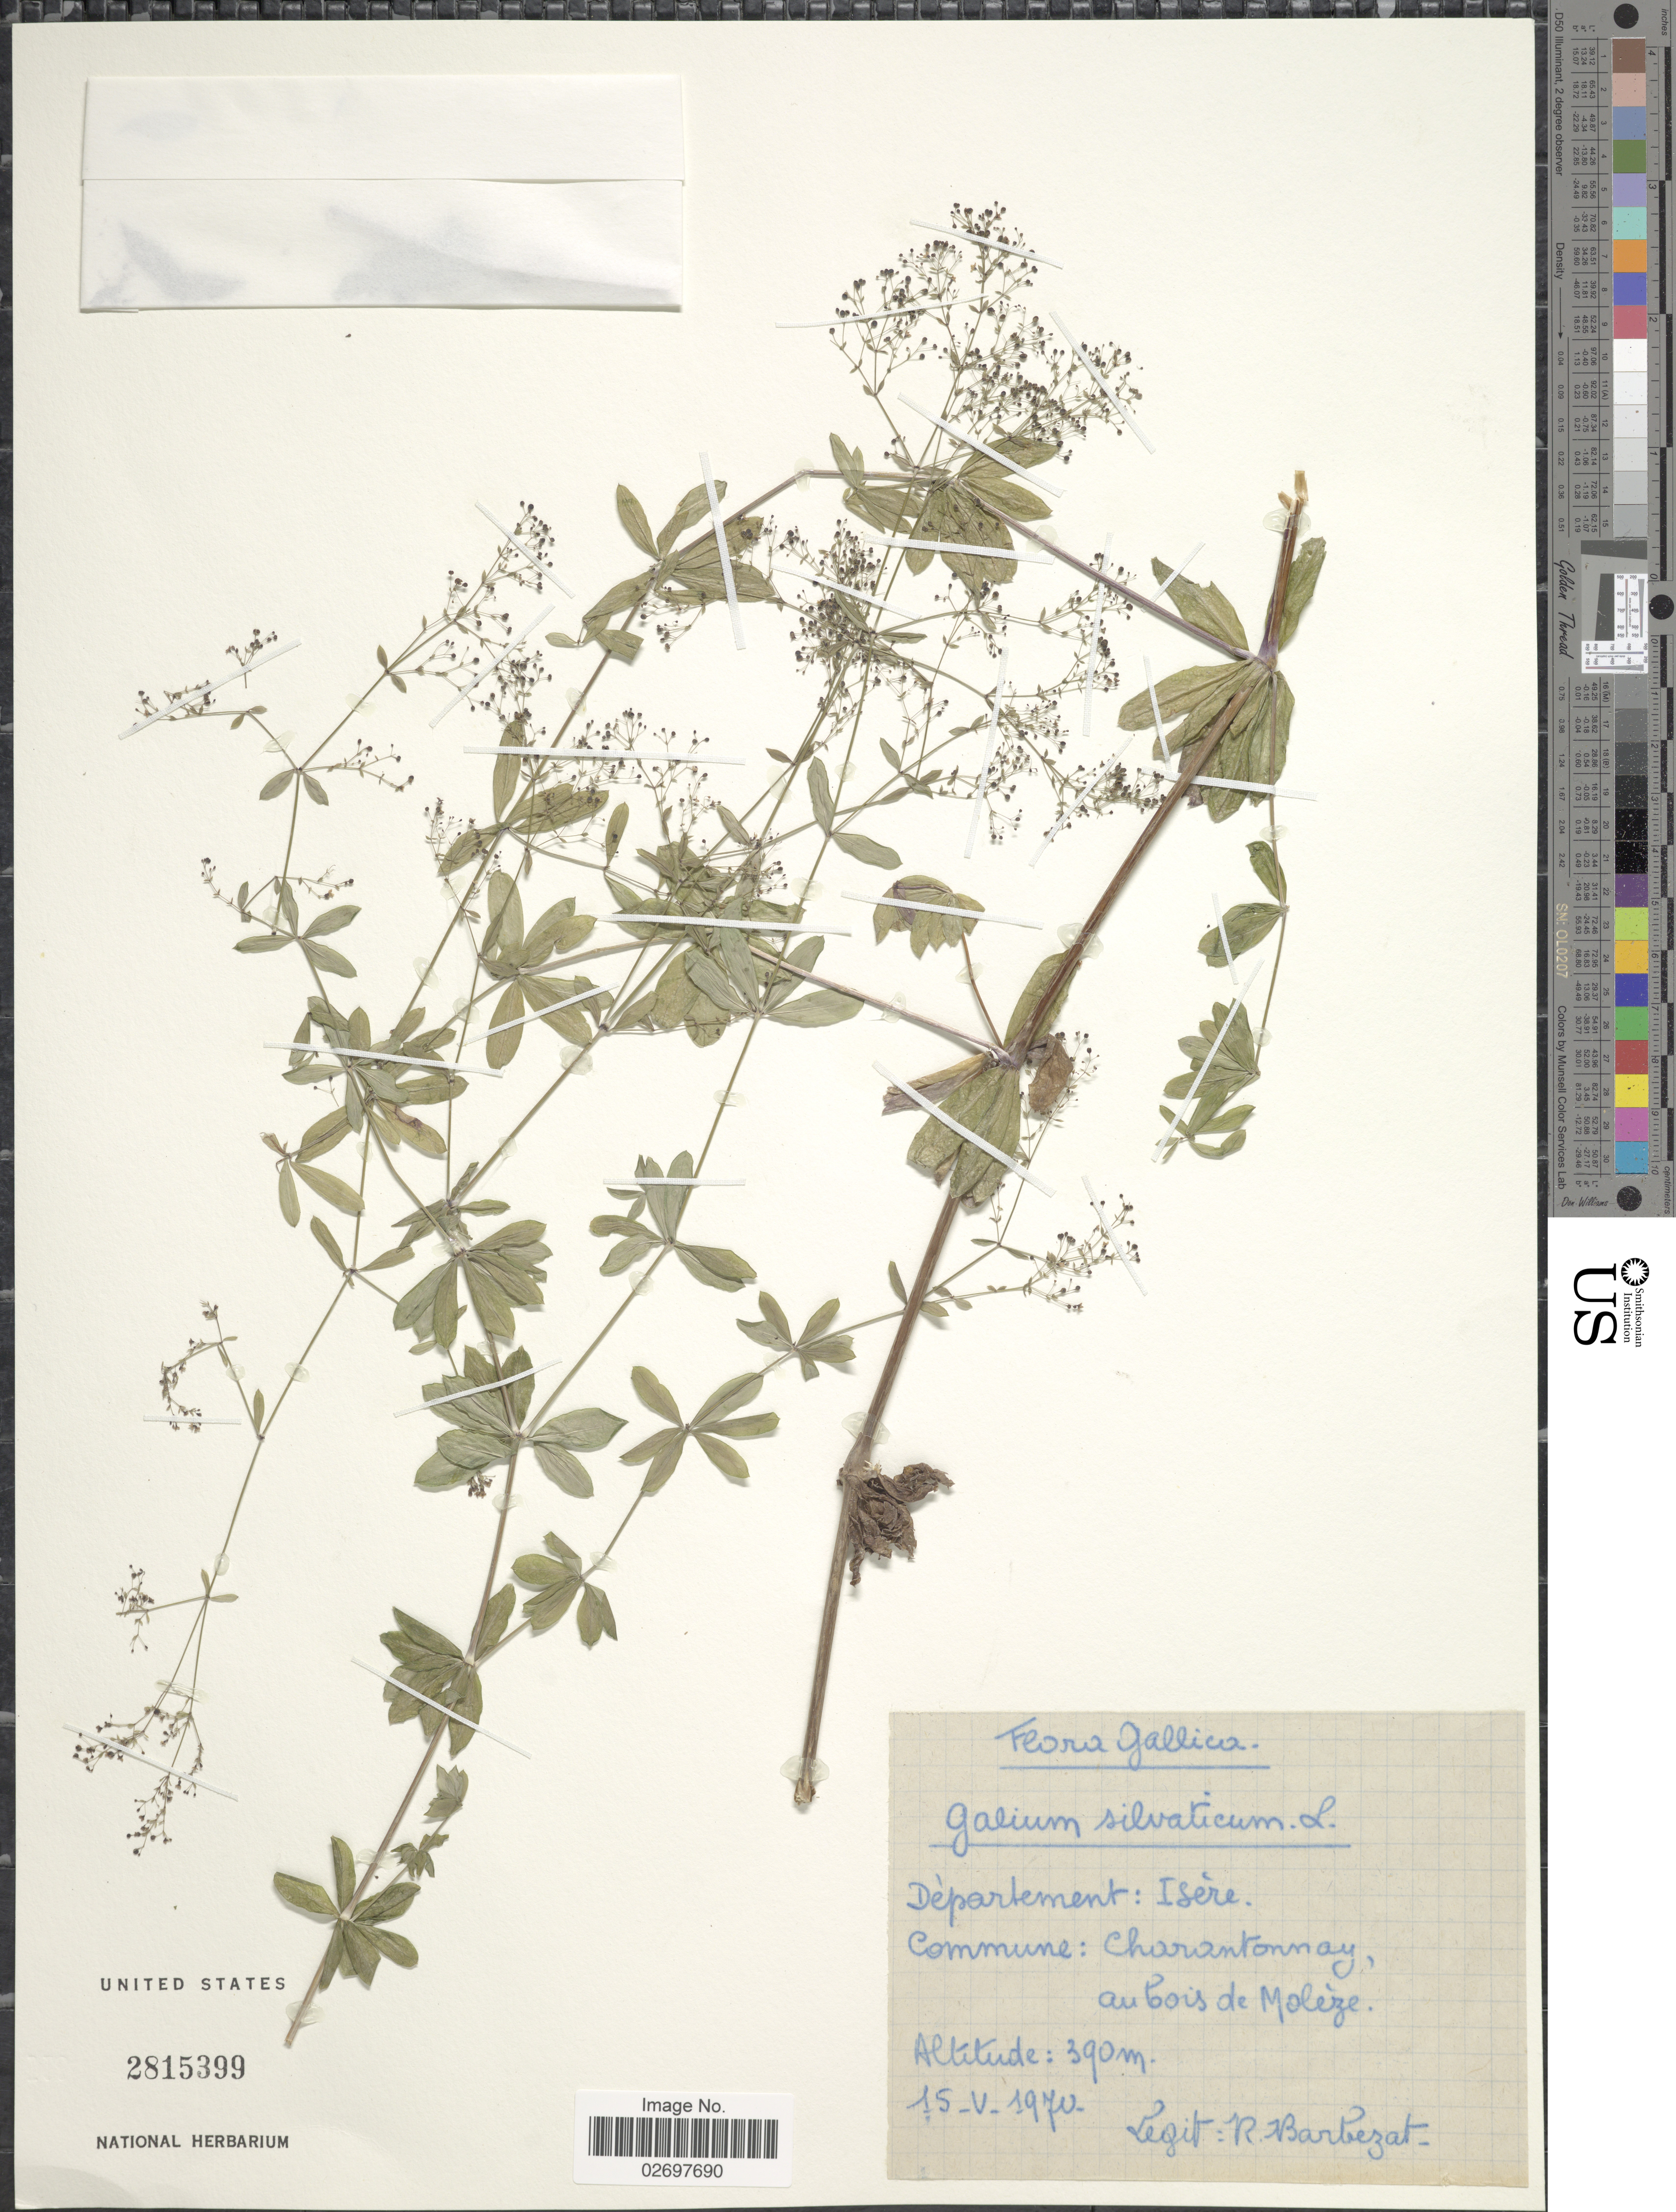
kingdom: Plantae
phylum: Tracheophyta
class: Magnoliopsida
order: Gentianales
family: Rubiaceae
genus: Galium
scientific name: Galium silvaticum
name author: L.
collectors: R. Barbezat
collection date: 1970-05-15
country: France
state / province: Auvergne-Rhône-Alpes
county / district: Isère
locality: Gallica, Departement: Isère, Commune: Charantonny au bois de Moleze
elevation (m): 390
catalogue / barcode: US 2815399